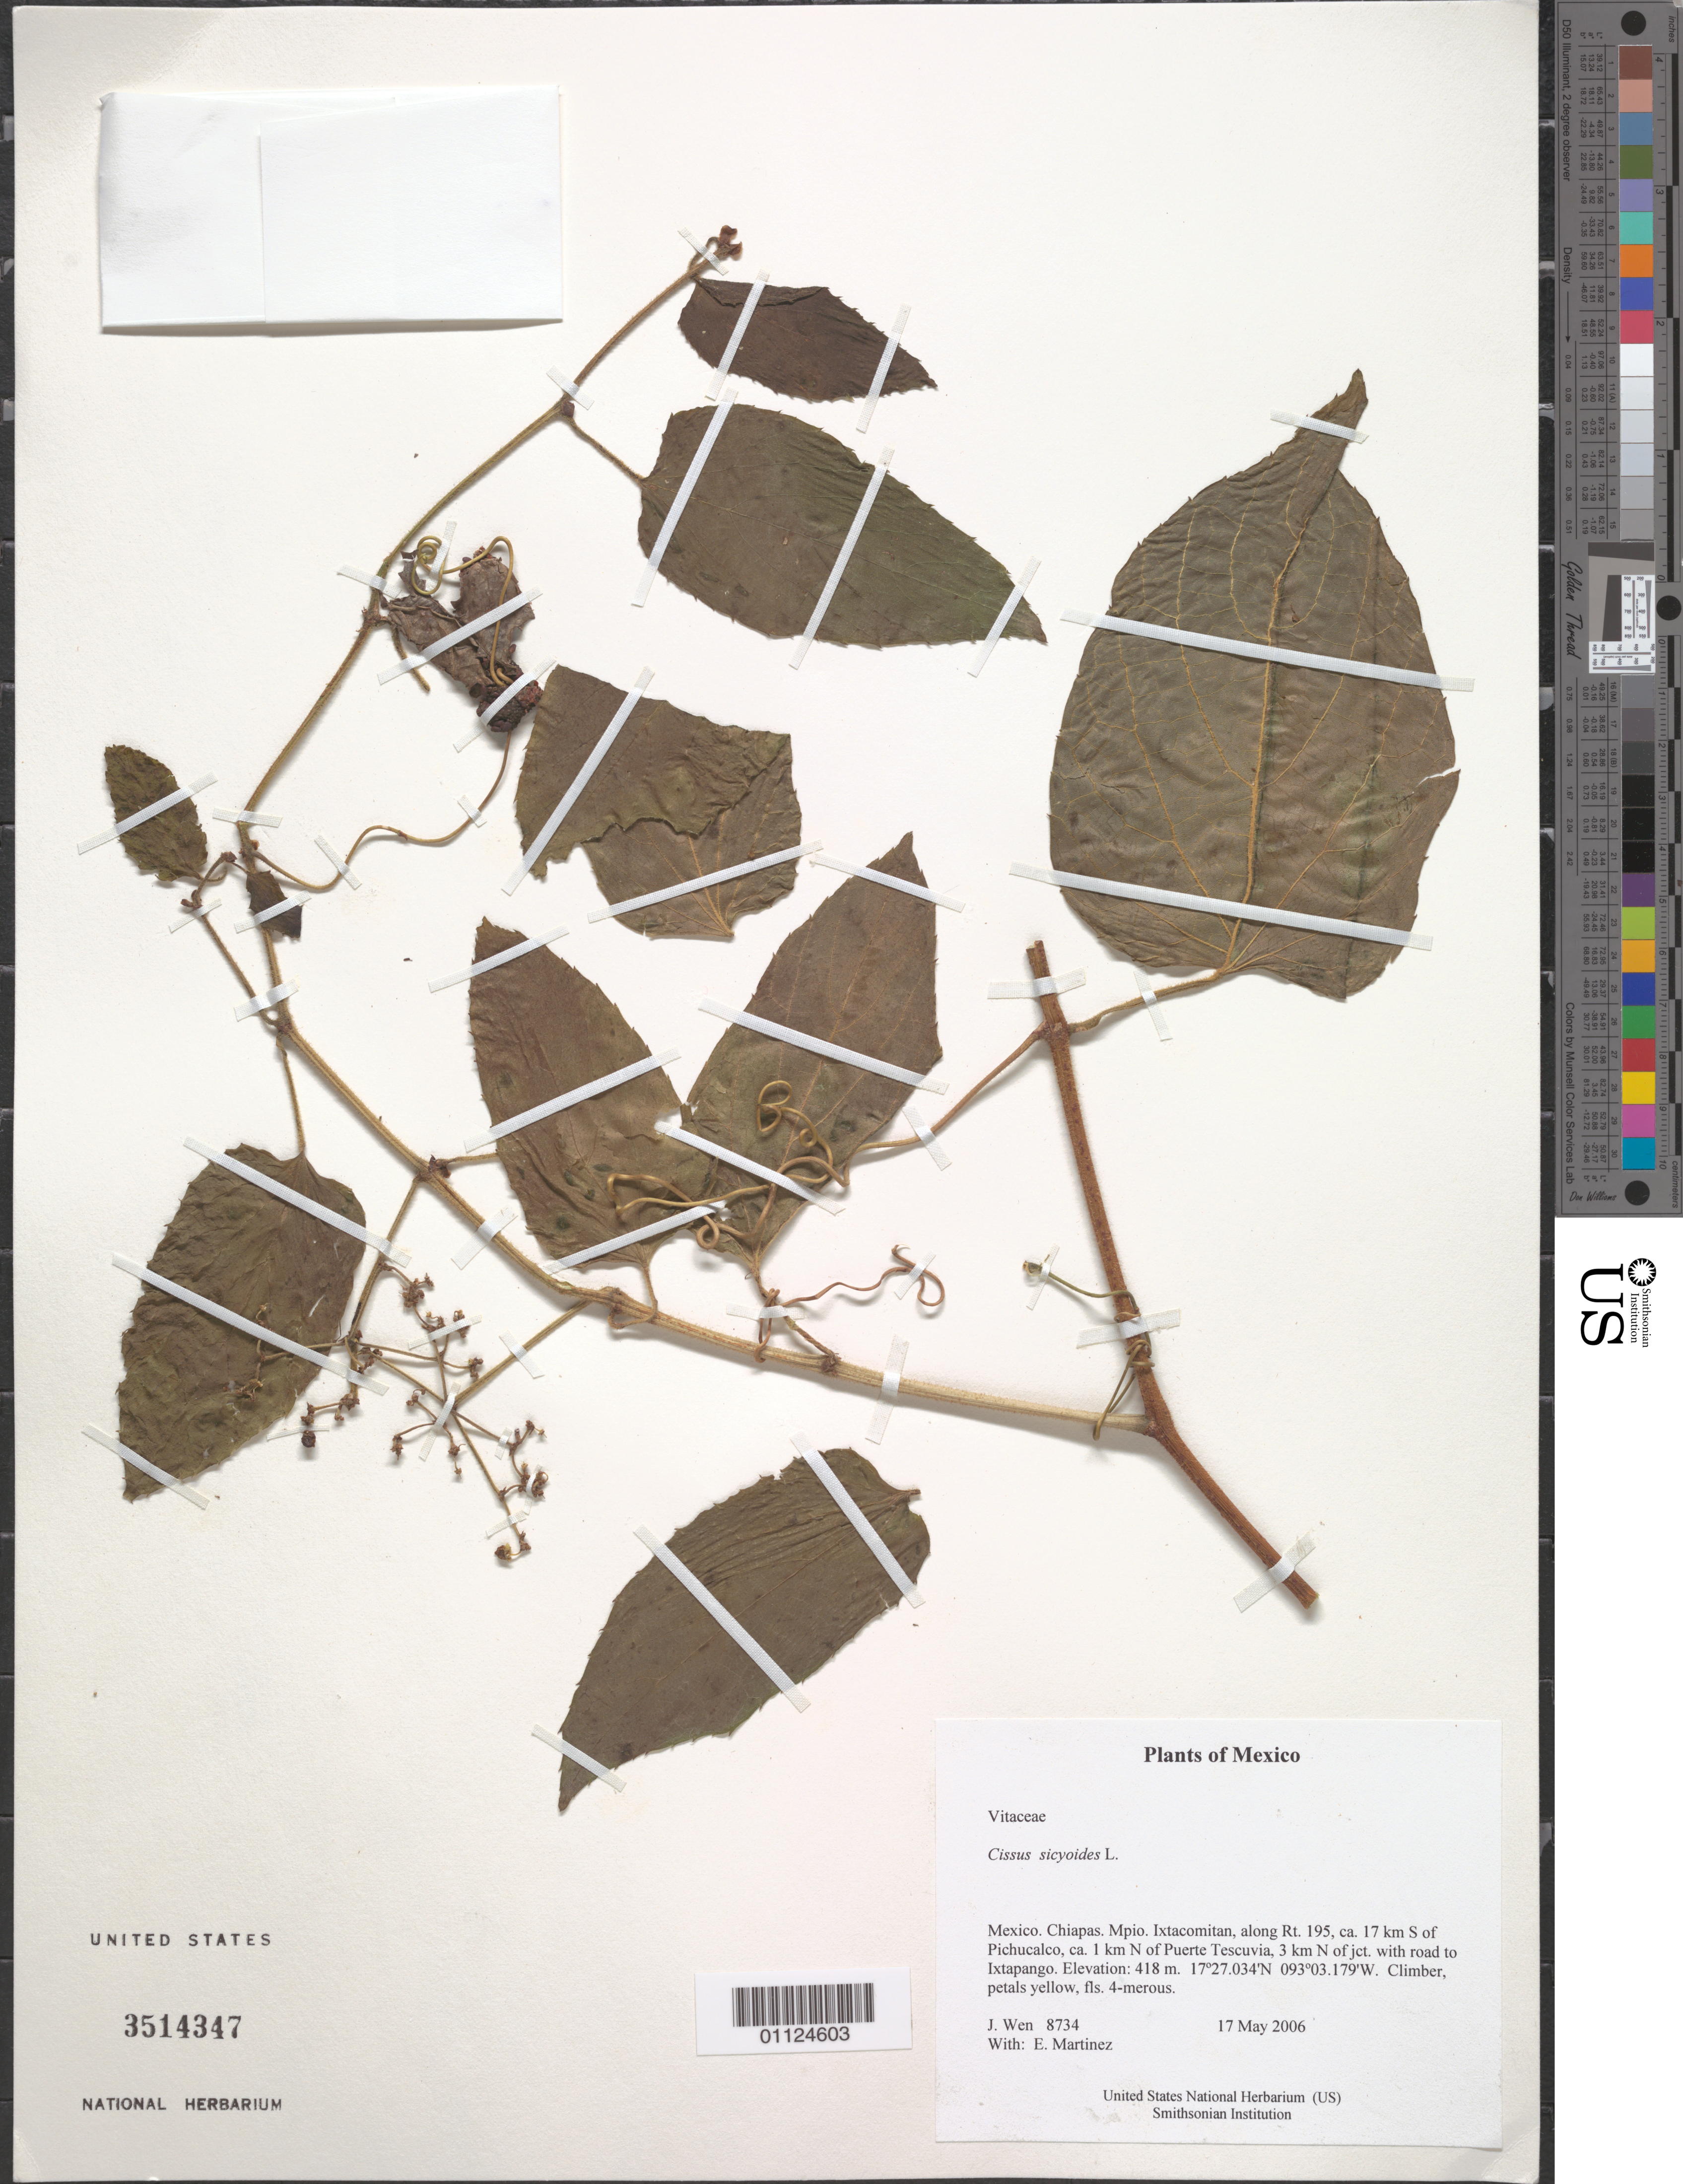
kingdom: Plantae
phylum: Tracheophyta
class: Magnoliopsida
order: Vitales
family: Vitaceae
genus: Cissus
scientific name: Cissus verticillata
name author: (L.) Nicolson & C.E. Jarvis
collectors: J. Wen & E. M. Martínez S.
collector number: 8734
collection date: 2006-05-17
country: Mexico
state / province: Chiapas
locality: Mpio. Ixtacomitan, along Rt 195, ca. 17 km S of Pichucalco, ca. 1 km N of Puerte Tescuvia, 3 km N of jct. with road to Ixtapango.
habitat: Climber.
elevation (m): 418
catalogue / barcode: US 3514347